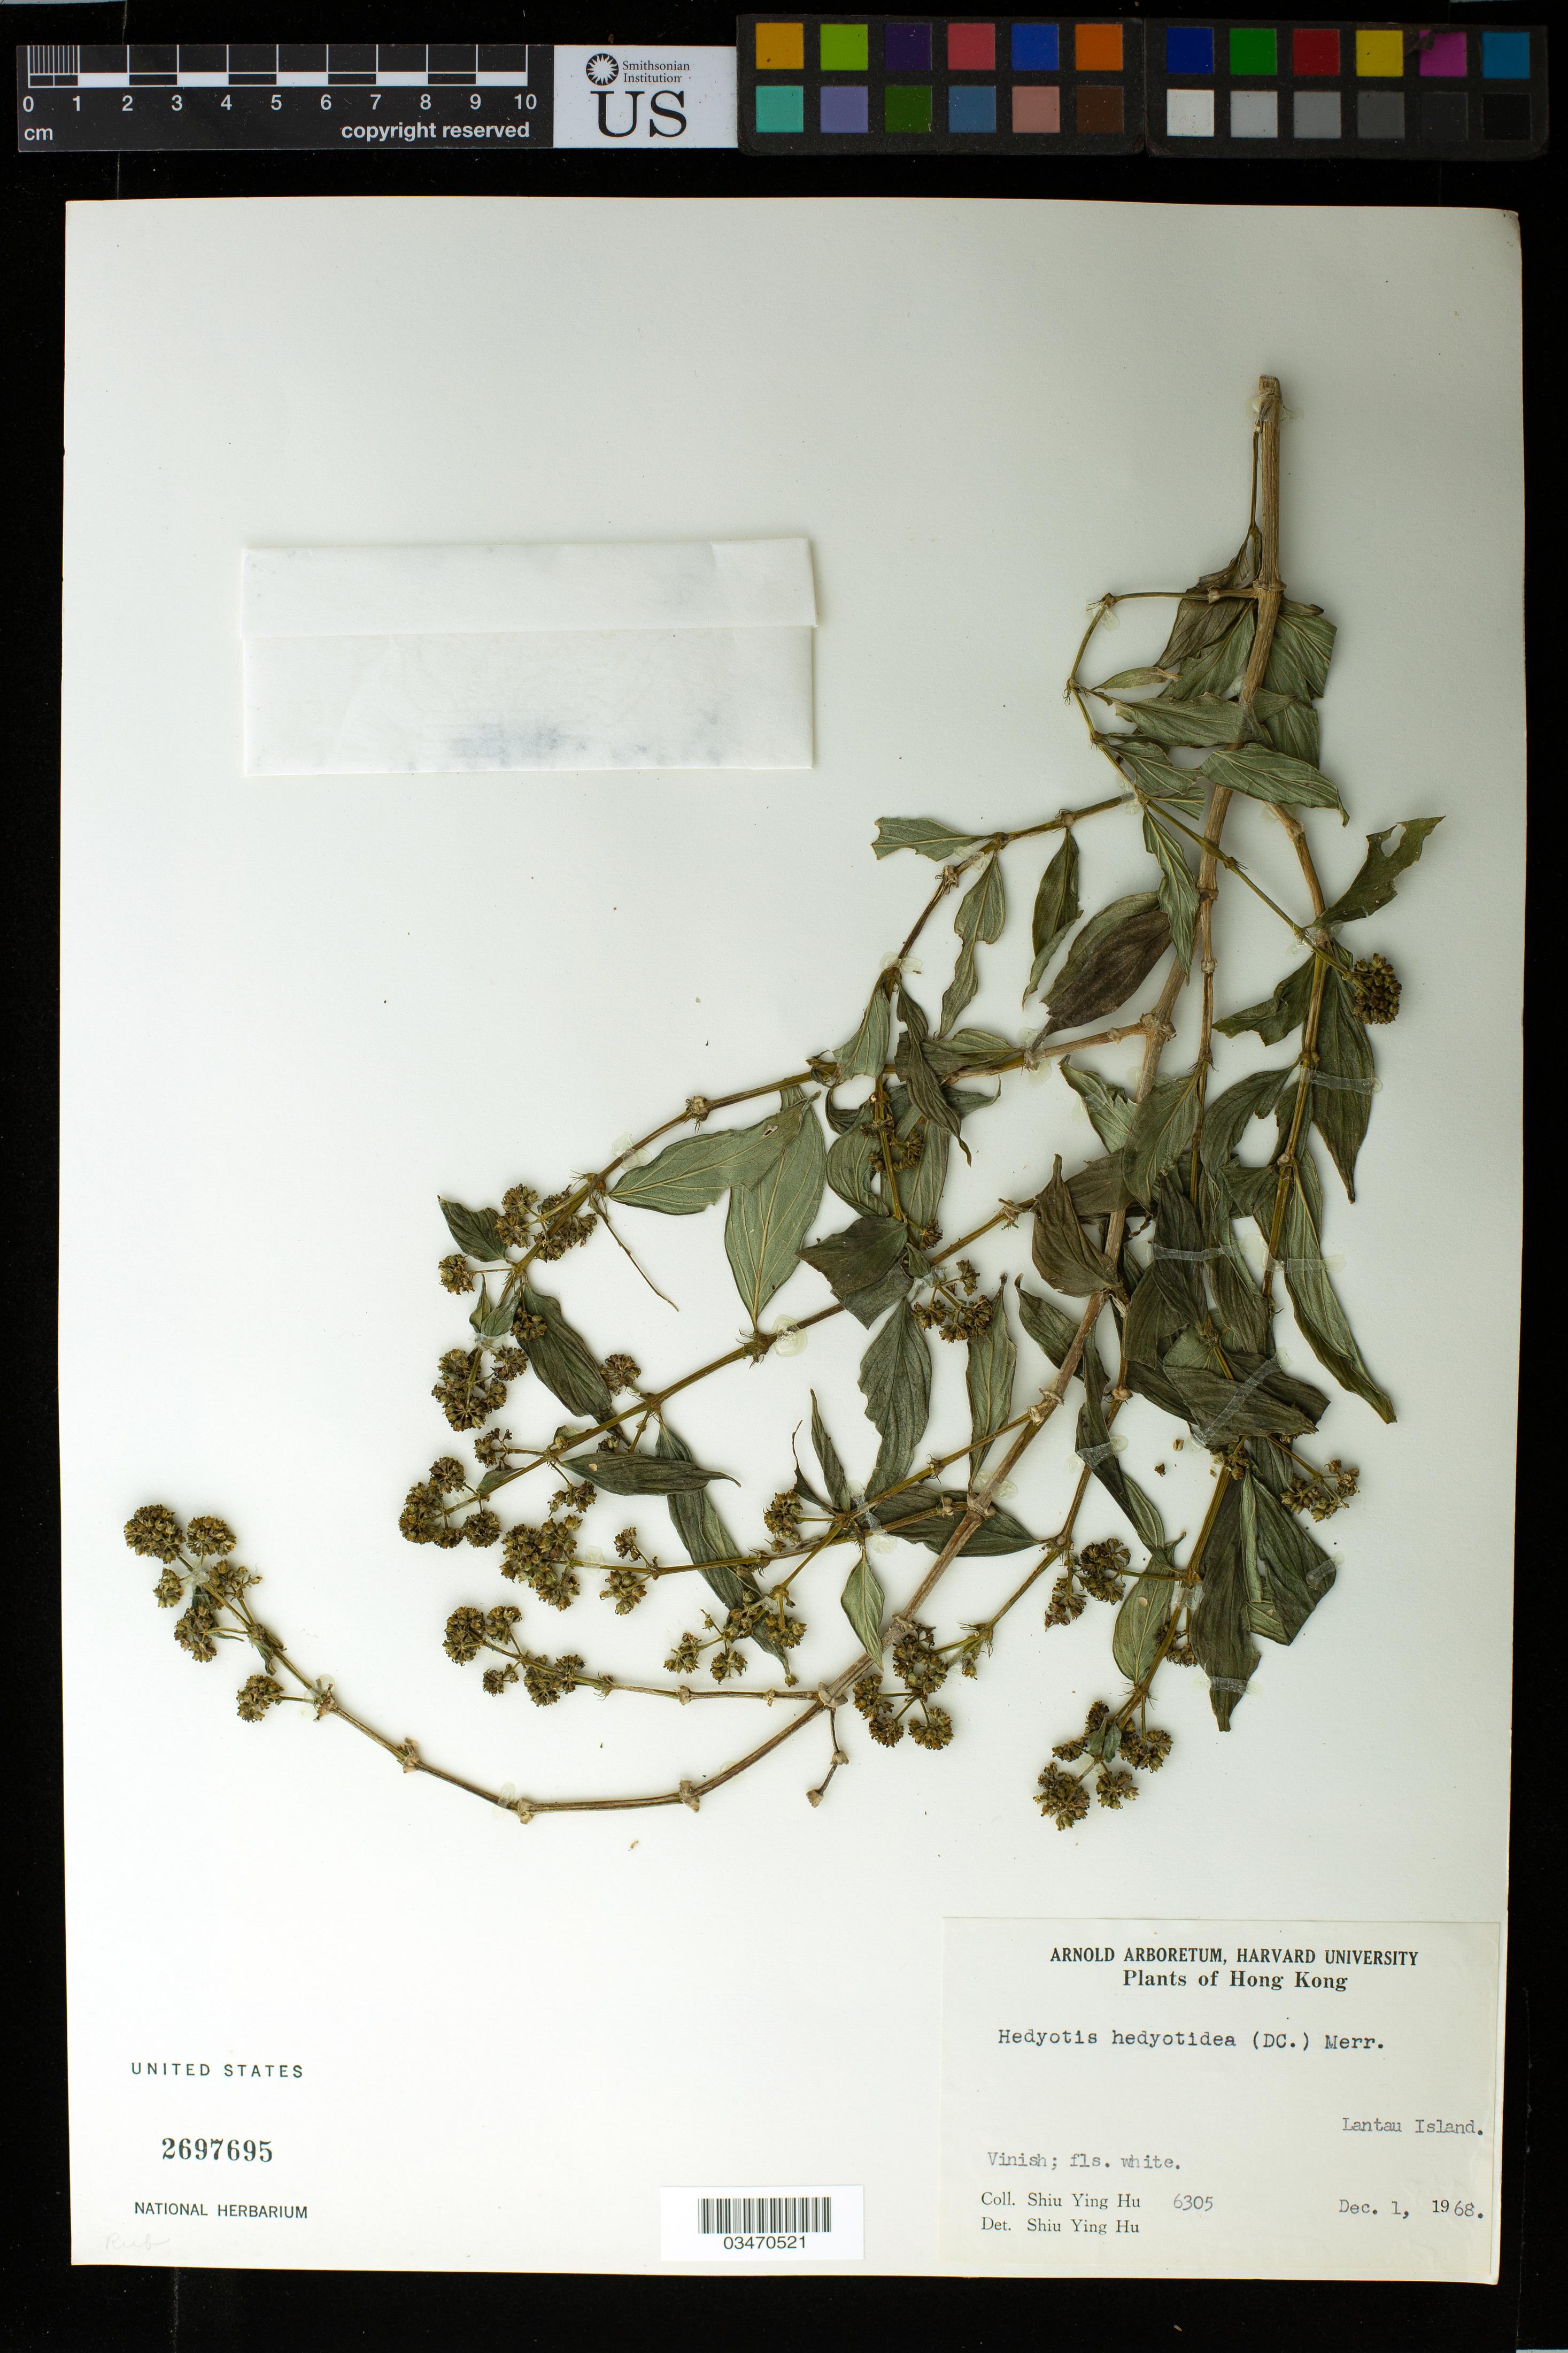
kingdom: Plantae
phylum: Tracheophyta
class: Magnoliopsida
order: Gentianales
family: Rubiaceae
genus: Hedyotis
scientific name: Hedyotis hedyotidea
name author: (DC.) Merr.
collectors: S. Y. Hu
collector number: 6305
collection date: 1968-12-01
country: China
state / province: Hong Kong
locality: Lantau Island.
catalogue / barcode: US 2697695